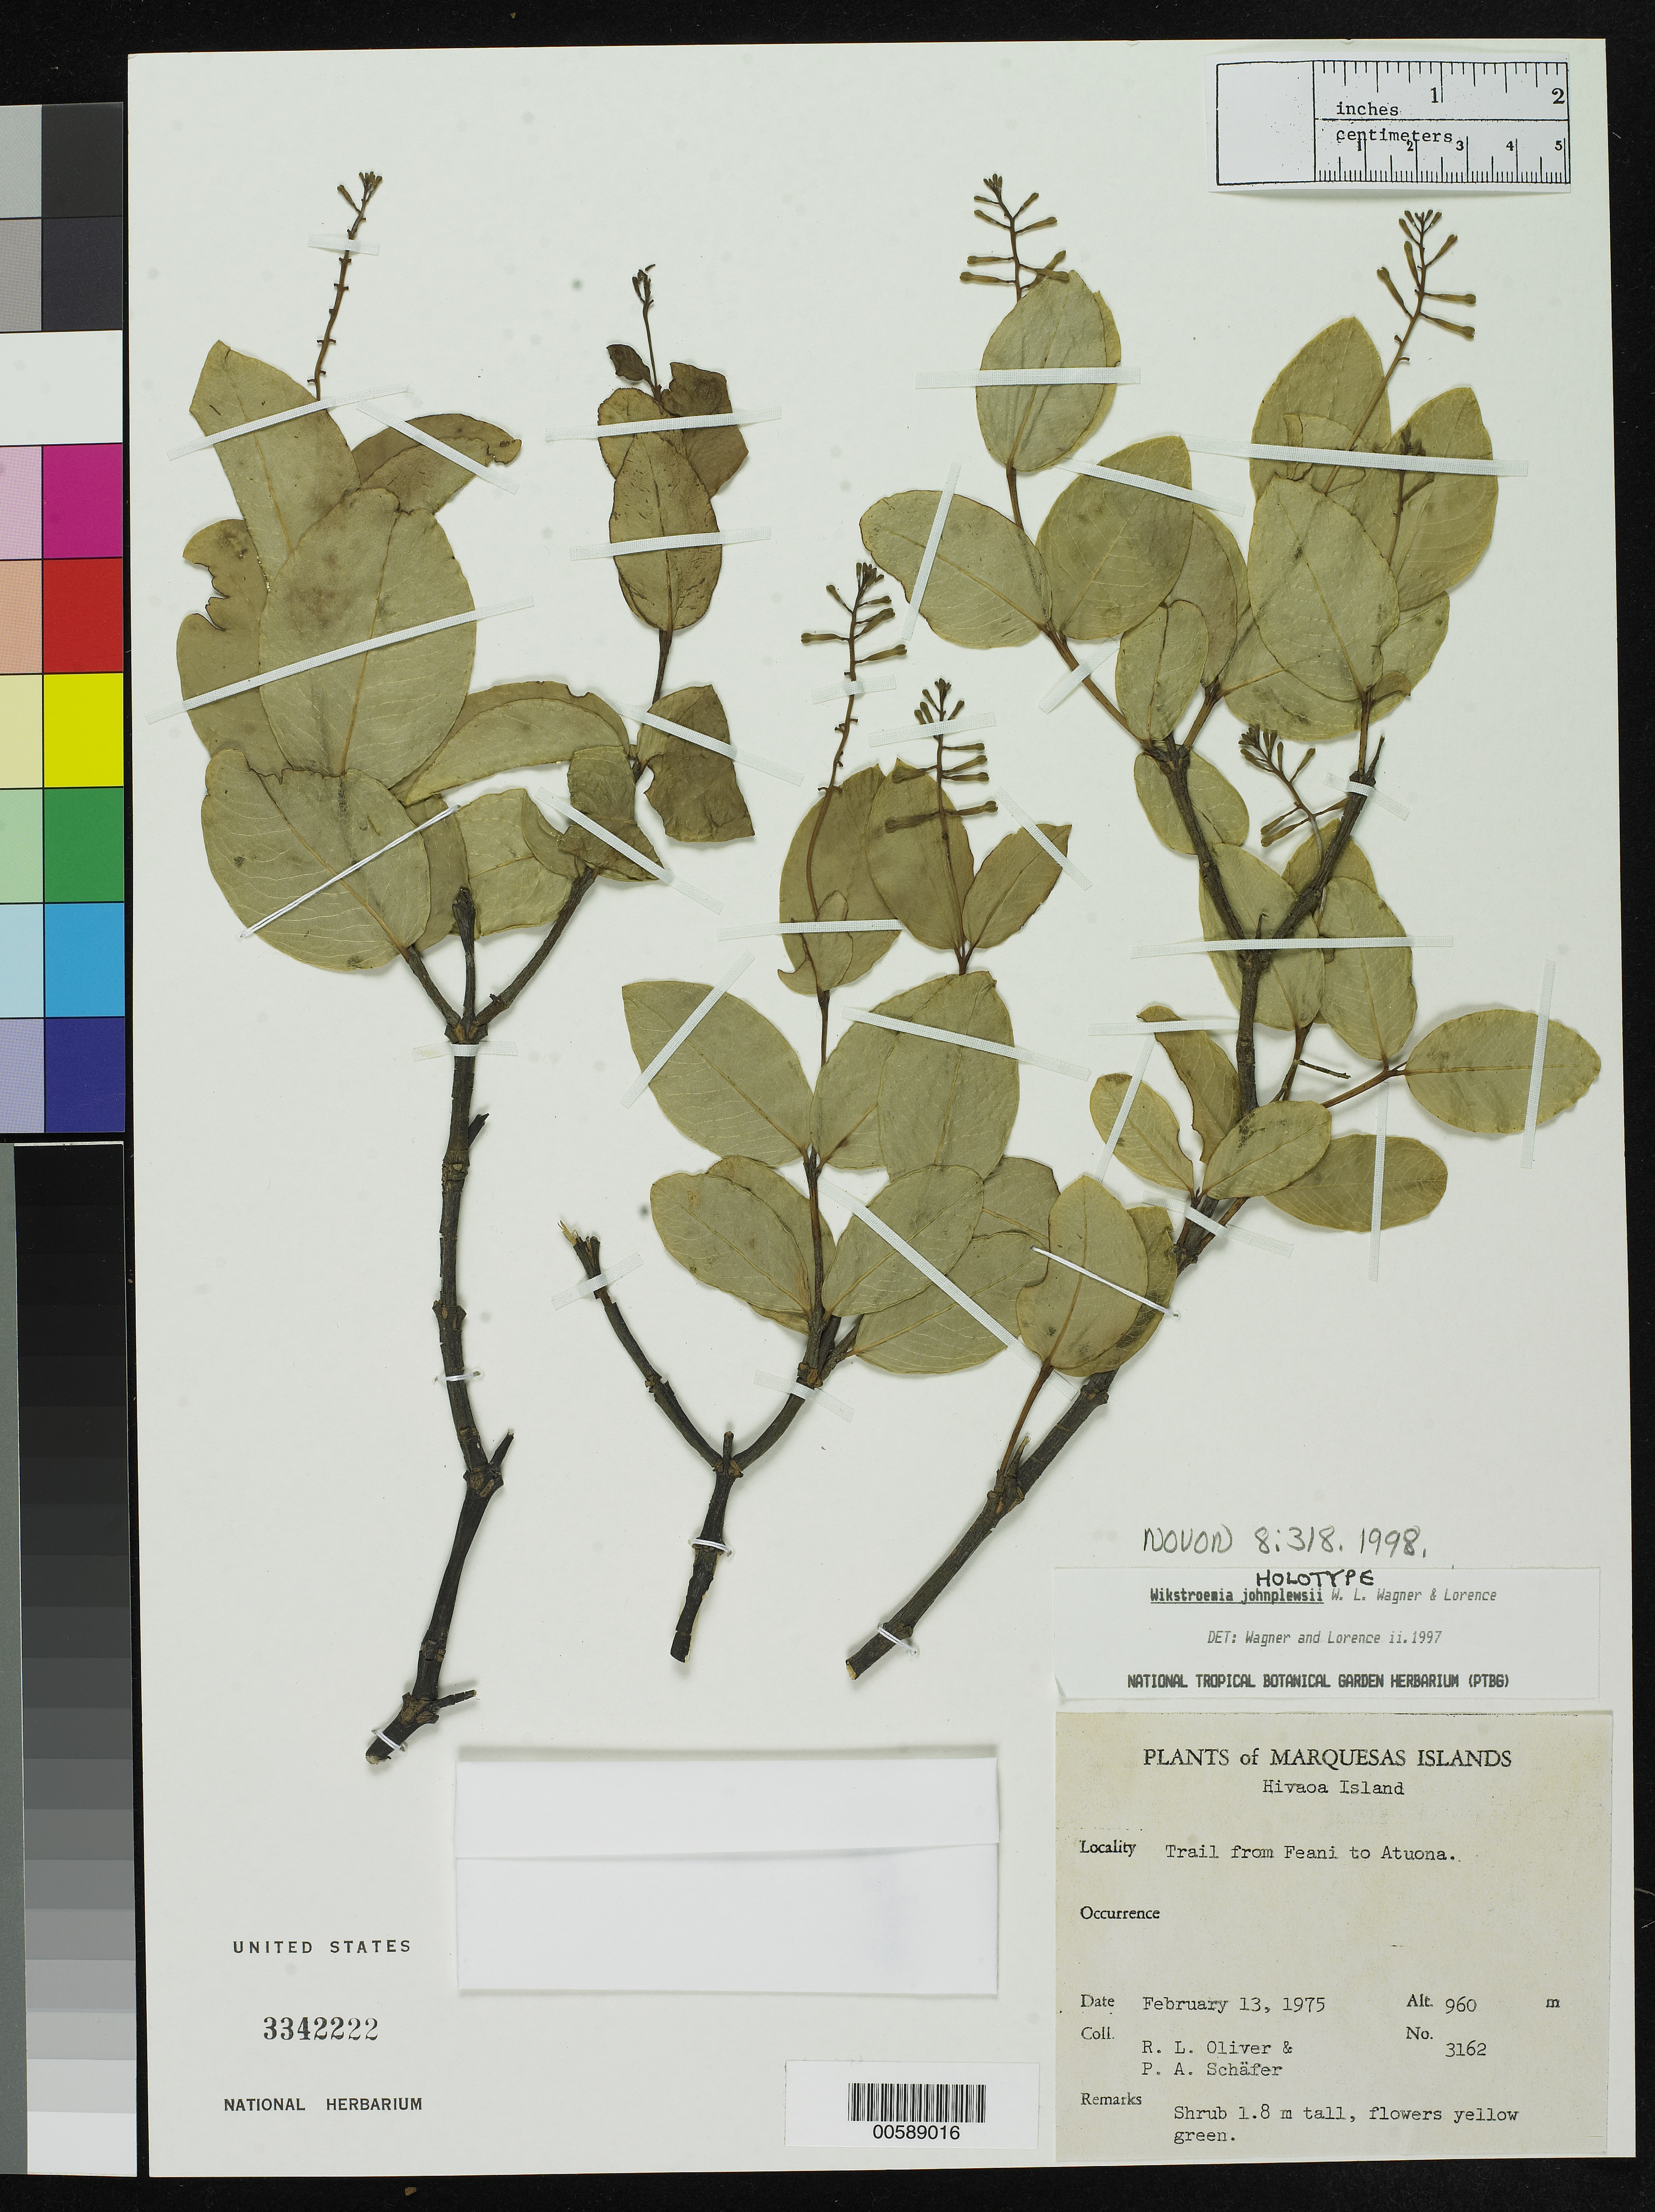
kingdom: Plantae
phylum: Tracheophyta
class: Magnoliopsida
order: Malvales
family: Thymelaeaceae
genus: Wikstroemia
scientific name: Wikstroemia johnplewsii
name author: W.L. Wagner & Lorence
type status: Holotype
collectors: R. L. Oliver & P. A. Shafer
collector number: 3162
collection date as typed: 13 Feb 1975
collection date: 1975-02-13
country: French Polynesia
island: Hiva Oa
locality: Trail from Feani to Atuona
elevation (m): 960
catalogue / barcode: US 3342222